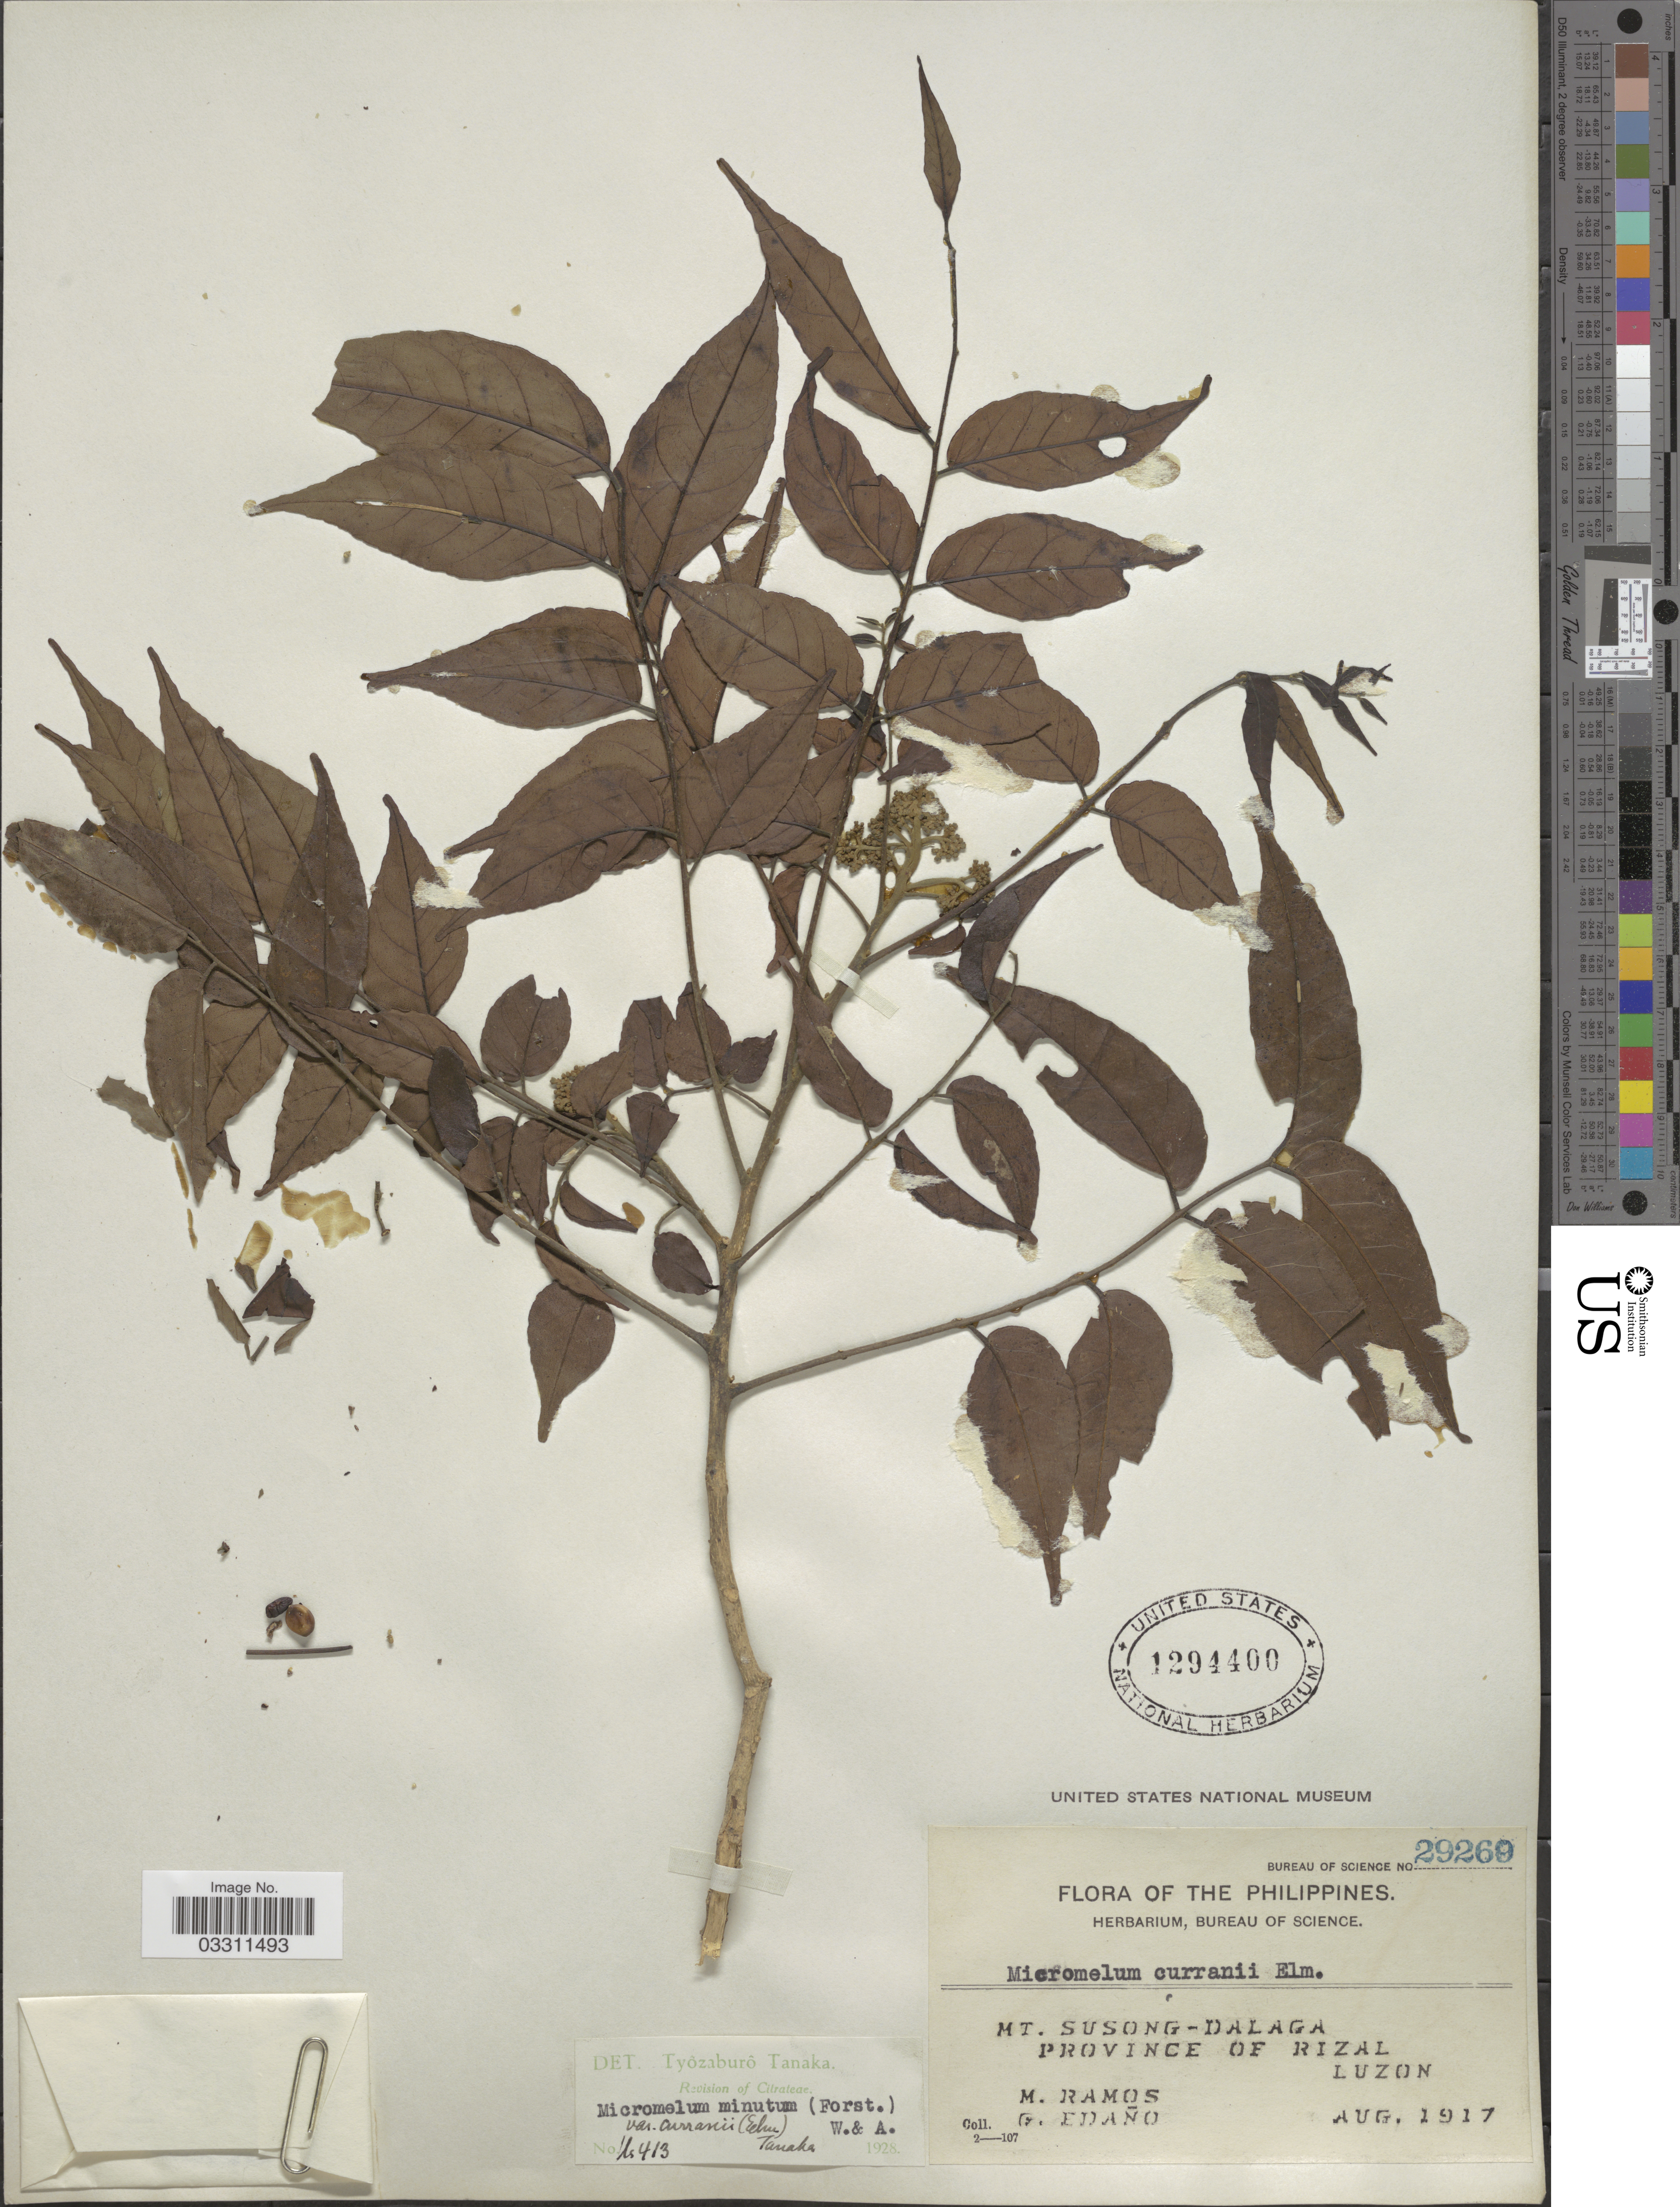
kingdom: Plantae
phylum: Tracheophyta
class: Magnoliopsida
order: Sapindales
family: Rutaceae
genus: Micromelum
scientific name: Micromelum minutum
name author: (G. Forst.) Wight & Arn.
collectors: M. Ramos & G. Edaño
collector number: Bureau of Science 29269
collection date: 1917-08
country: Philippines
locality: Mt. Susong-Dalaga, Province of Rizal, Luzon.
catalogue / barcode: US 1294400